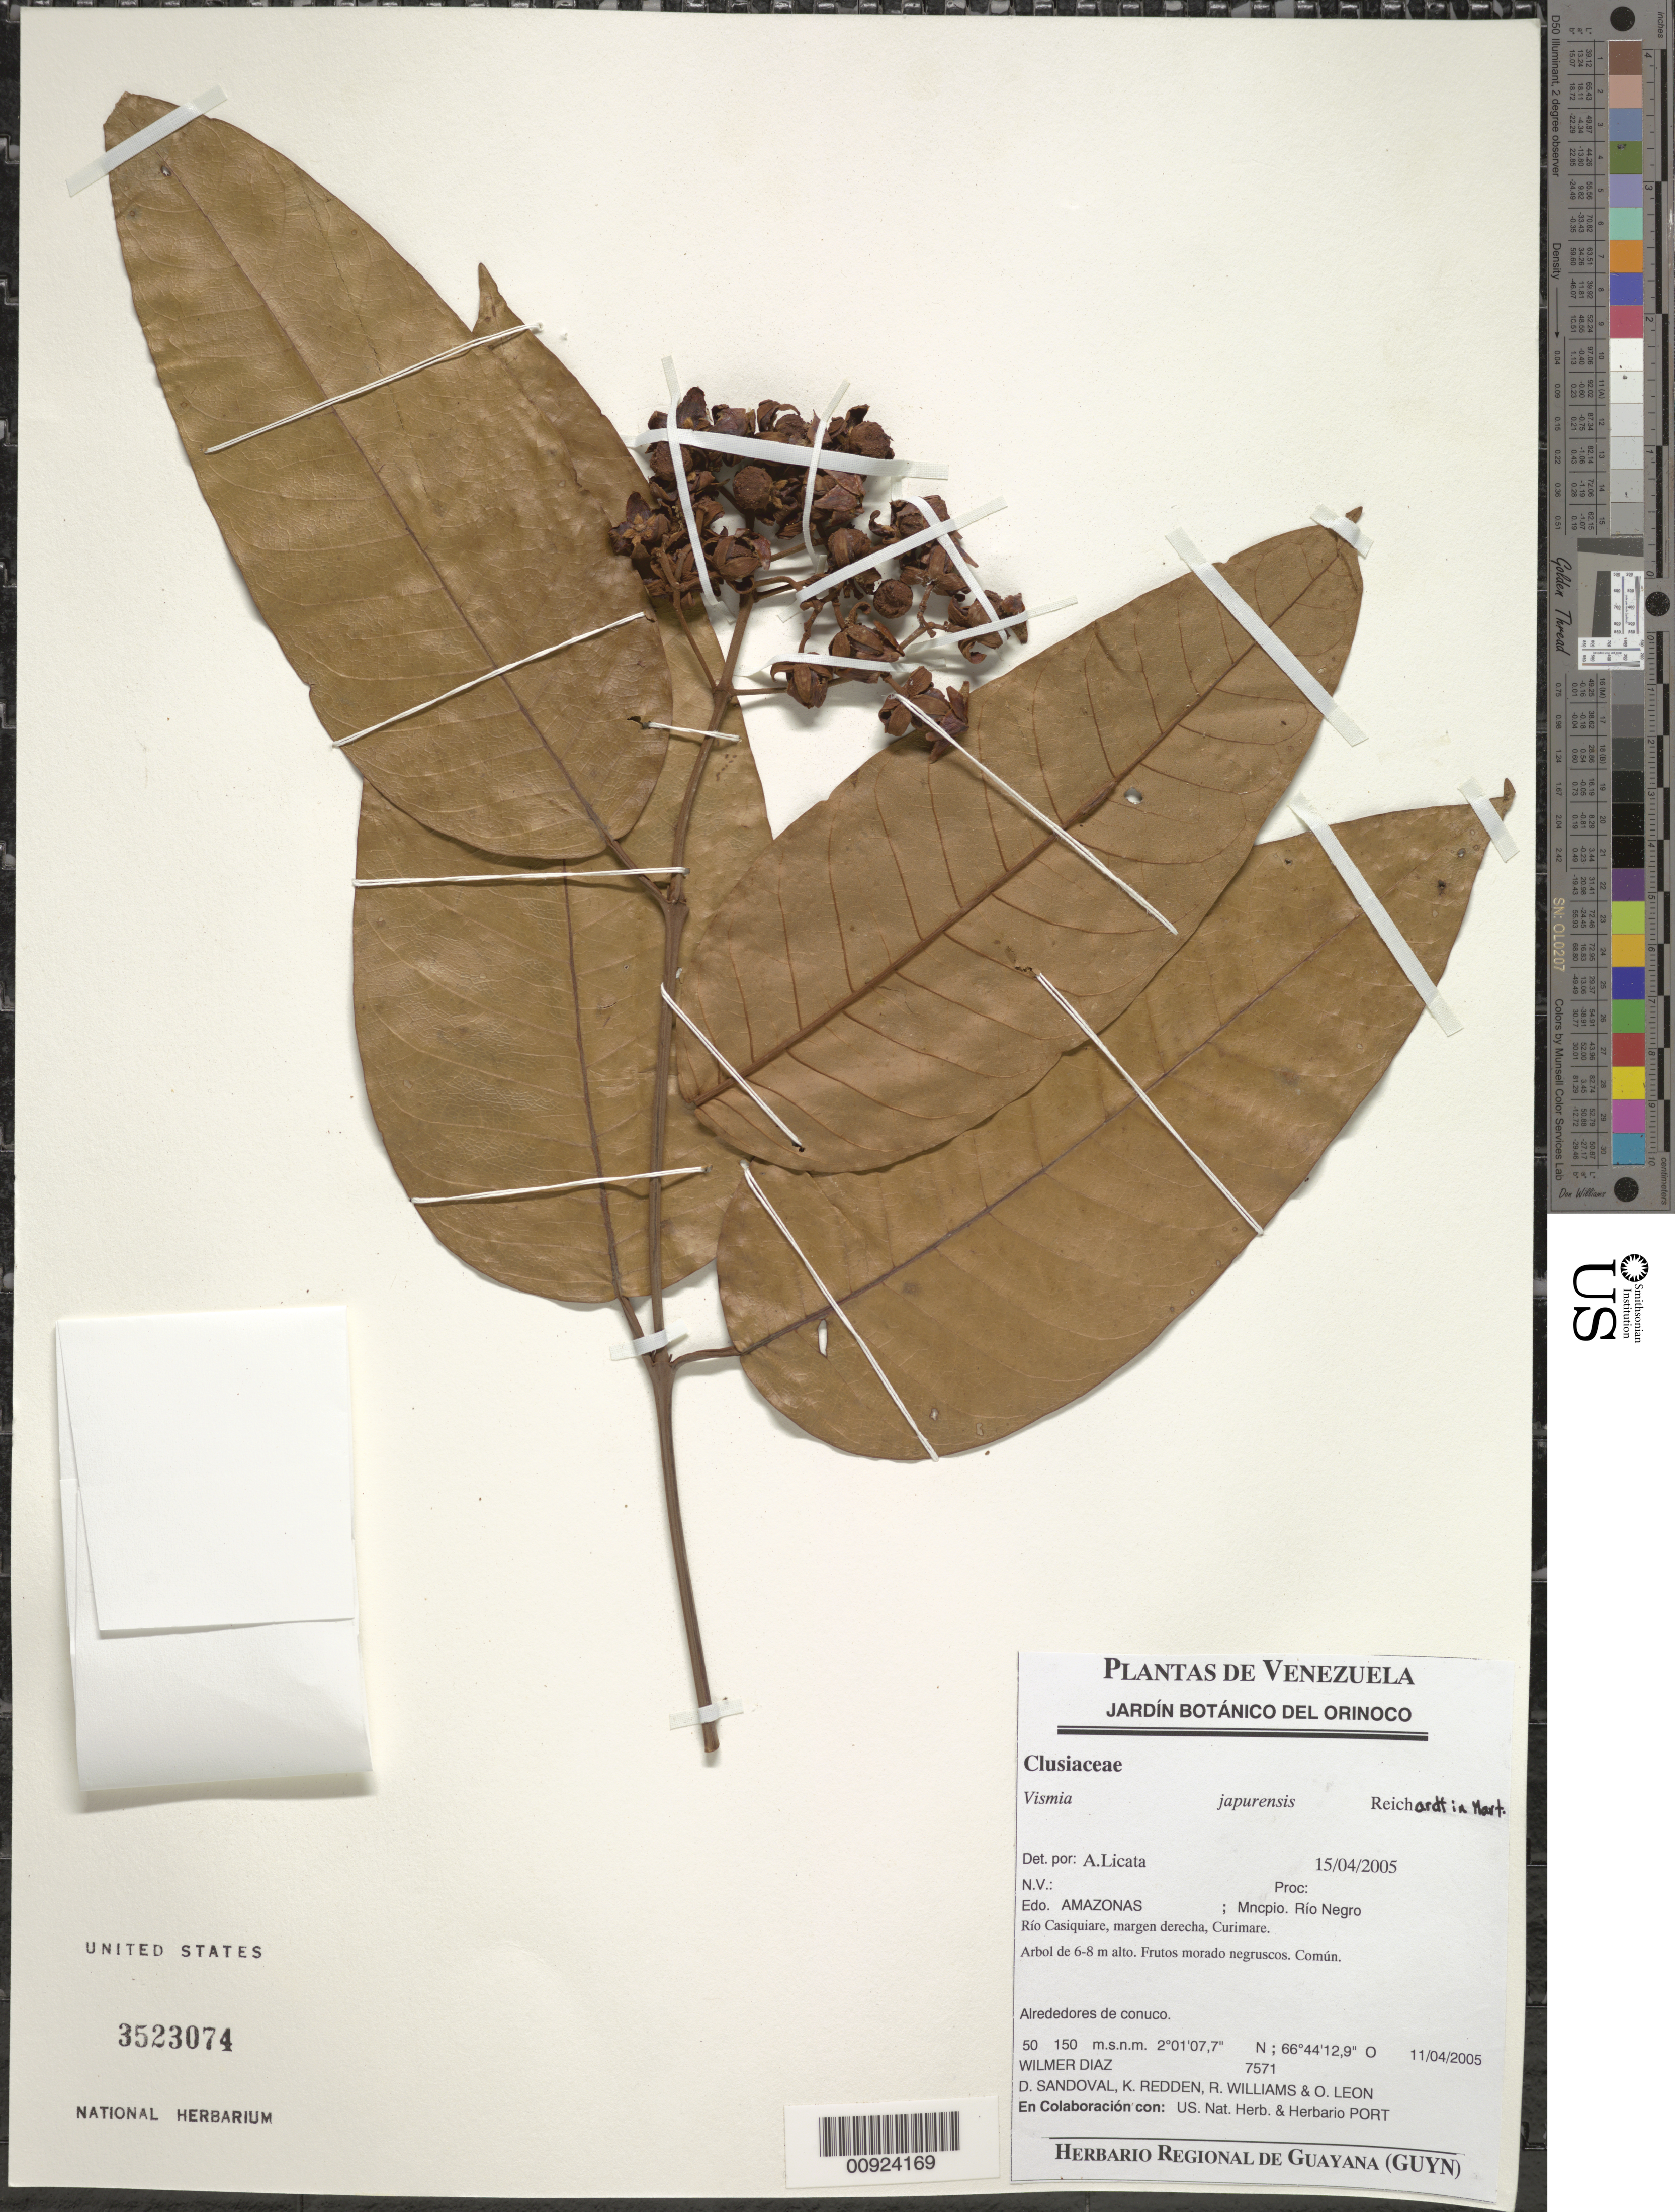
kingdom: Plantae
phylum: Tracheophyta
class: Magnoliopsida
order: Malpighiales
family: Hypericaceae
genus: Vismia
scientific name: Vismia japurensis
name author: Reichardt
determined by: Licata, A., (PORT), Univ. Nac. Exp. de los Llanos Ezequiel Zamora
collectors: W. Díaz P., D. Sandoval, K. M. Redden, R. Williams & O. León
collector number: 7571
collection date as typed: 11-Feb-05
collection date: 2005-02-11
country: Venezuela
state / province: Amazonas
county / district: Río Negro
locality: Rio Casiquiare, margen derecha, Curimare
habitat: Alrededores de conuco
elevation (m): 50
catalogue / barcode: US 3523074